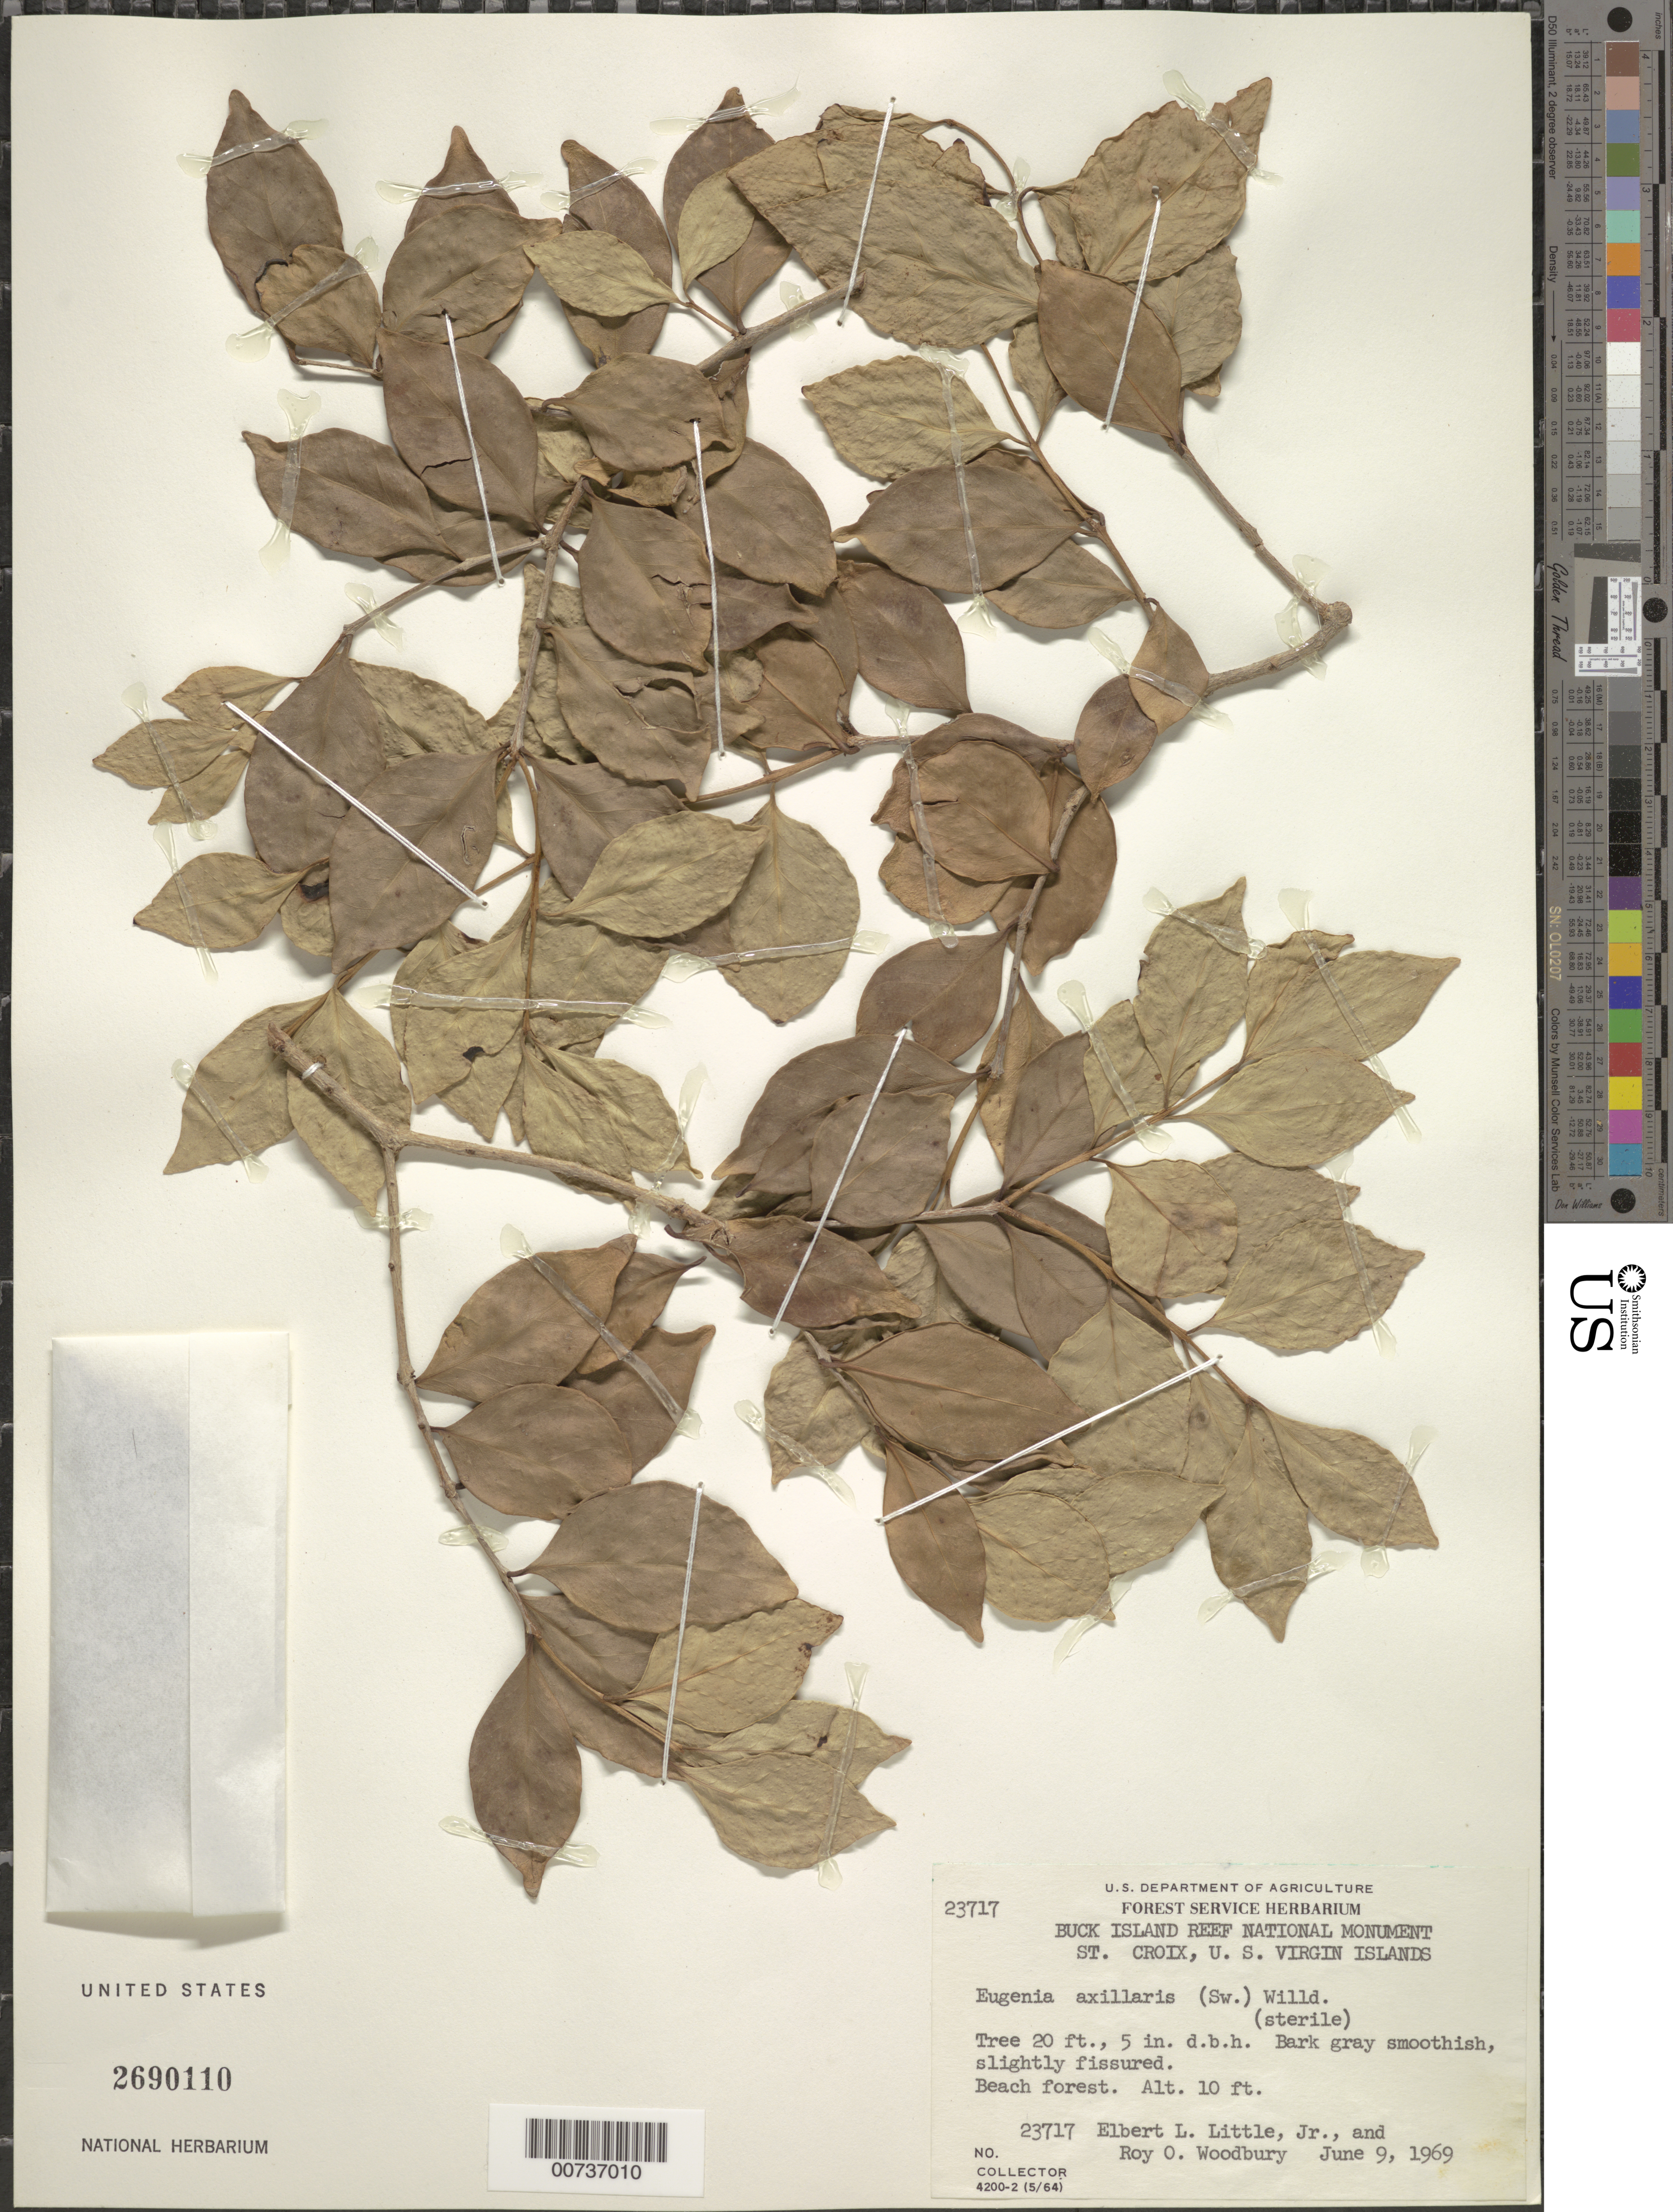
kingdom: Plantae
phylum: Tracheophyta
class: Magnoliopsida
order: Myrtales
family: Myrtaceae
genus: Eugenia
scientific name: Eugenia axillaris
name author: (Sw.) Willd.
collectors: E. L. Little & R. O. Woodbury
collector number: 23717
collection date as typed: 09 Jun 1969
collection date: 1969-06-09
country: U.S. Virgin Islands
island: St. Croix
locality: Beach Forest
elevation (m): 3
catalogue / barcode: US 2690110